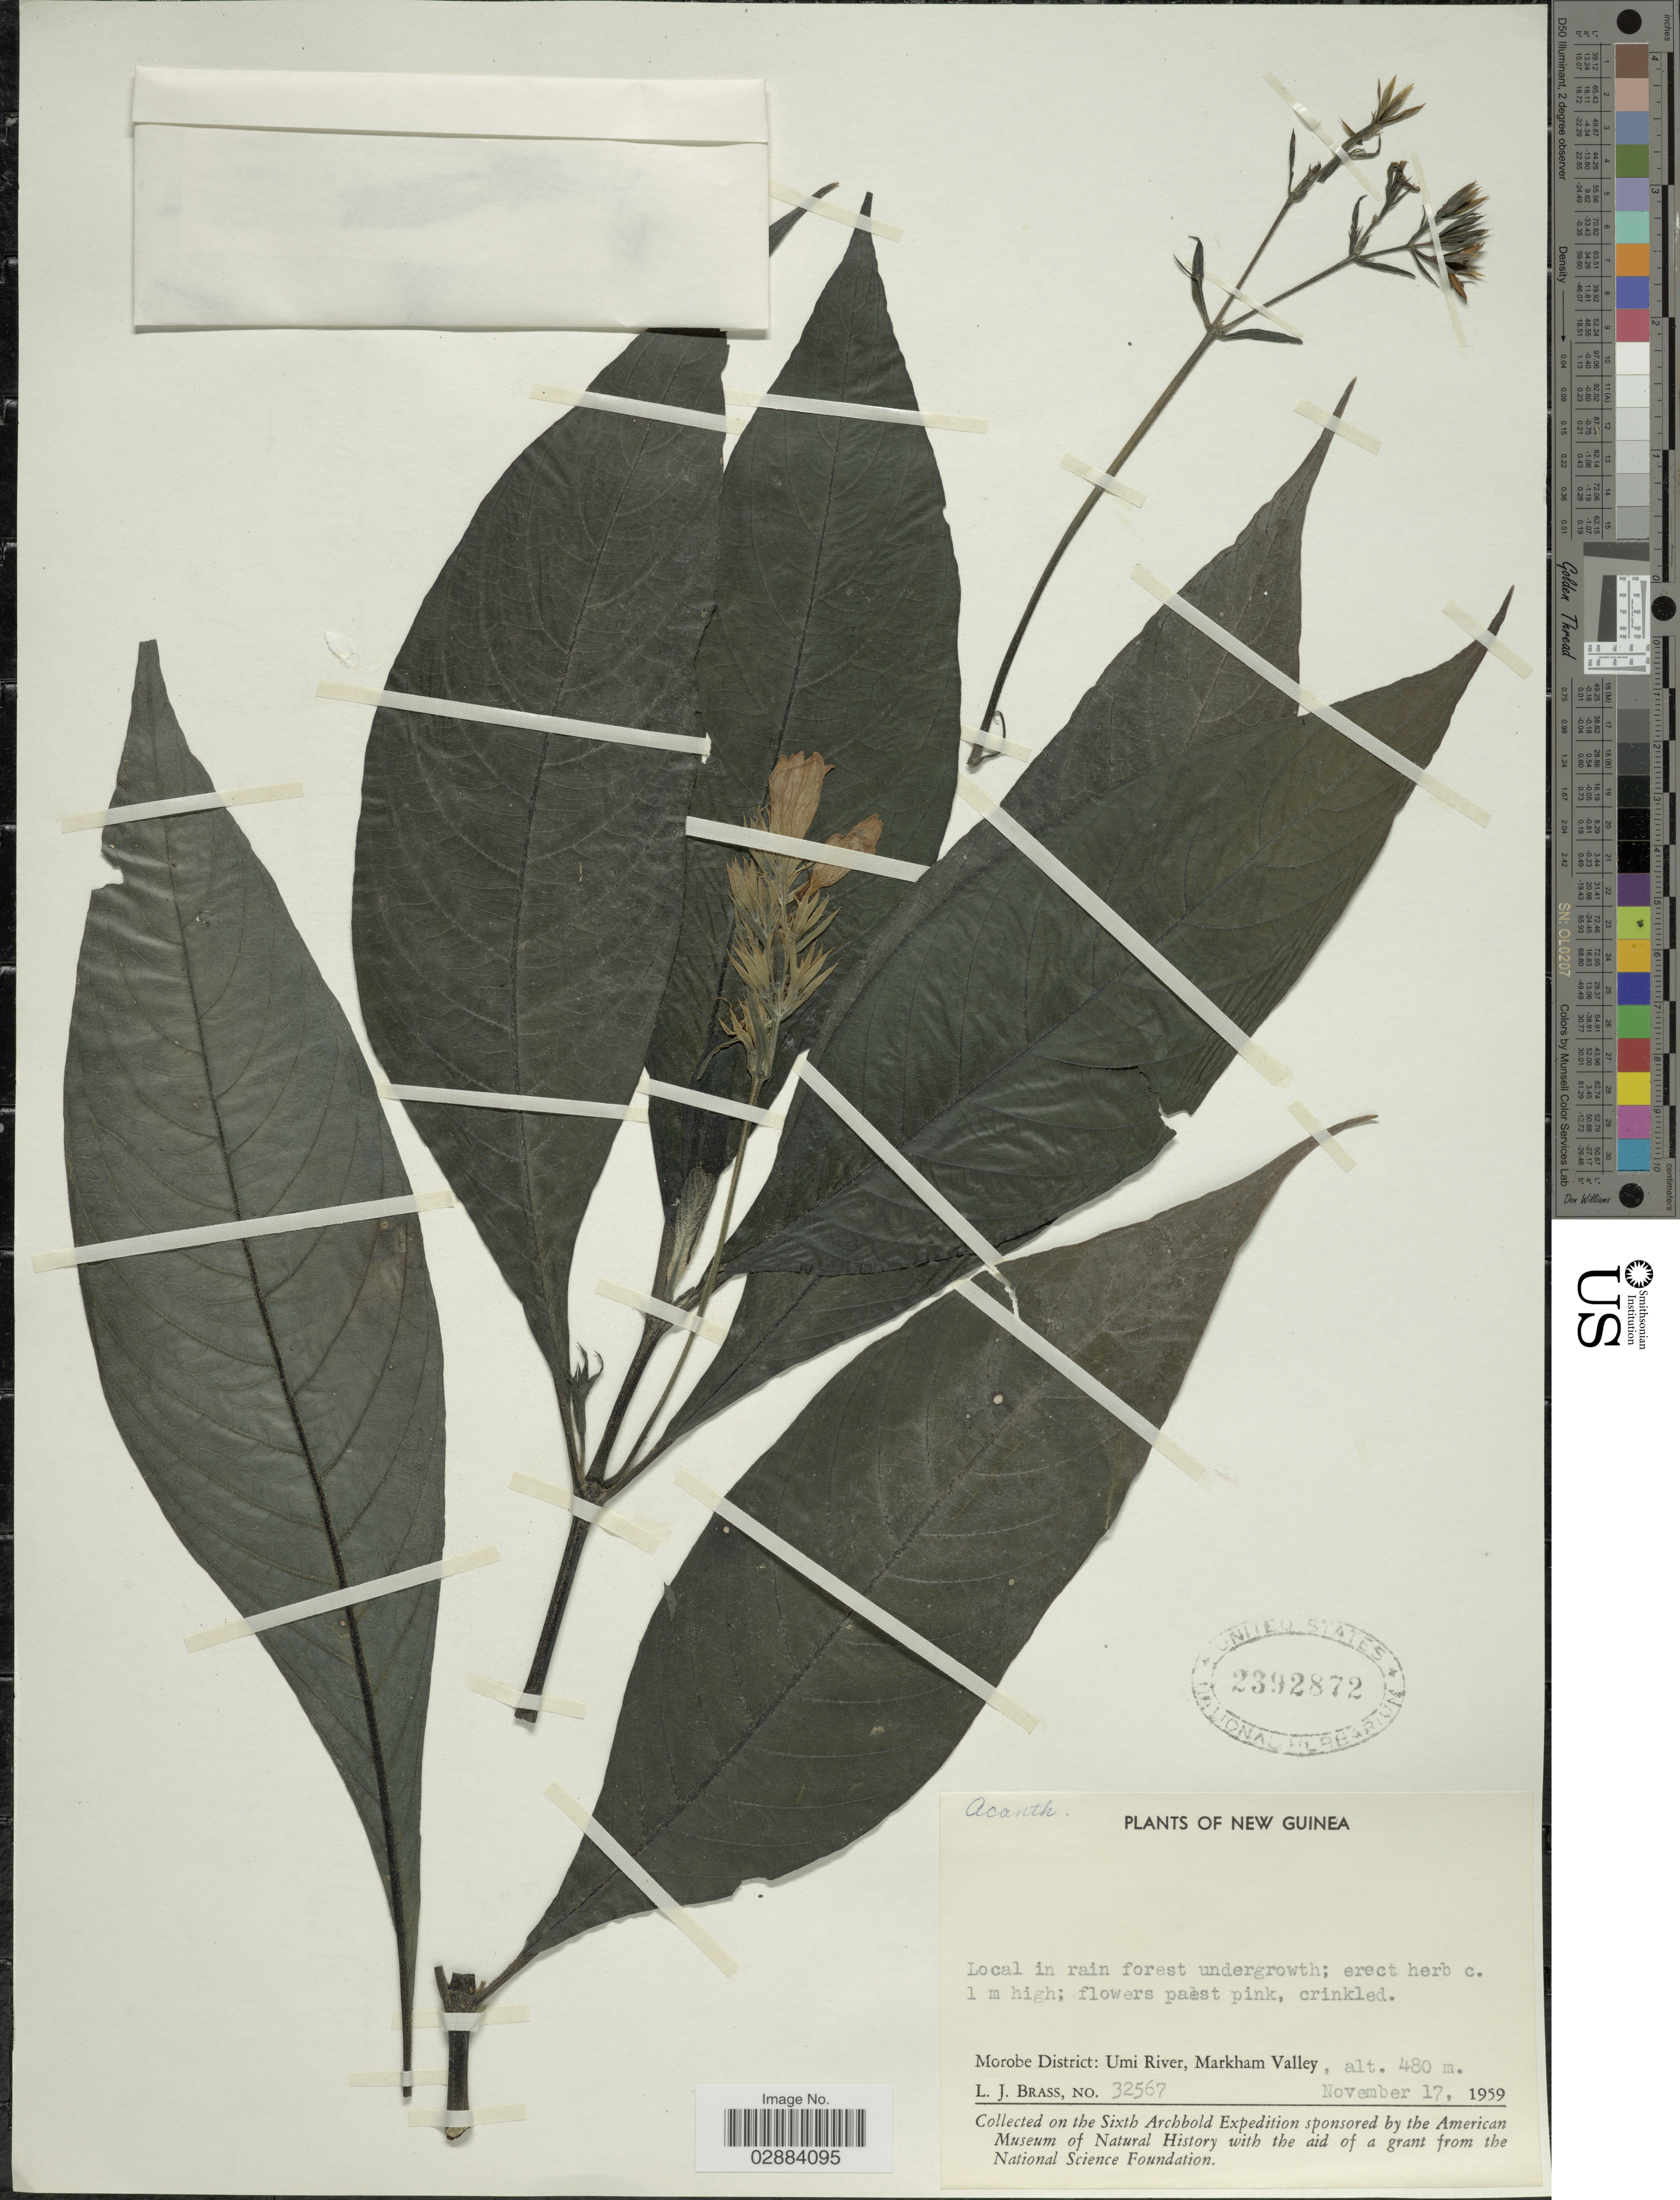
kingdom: Plantae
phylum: Tracheophyta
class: Magnoliopsida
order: Lamiales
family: Acanthaceae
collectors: L. J. Brass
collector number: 32567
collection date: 1959-11-17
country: Papua New Guinea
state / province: Morobe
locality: New Guinea. Morobe District: Umi River, Markham Valley.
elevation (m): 480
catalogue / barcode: US 2392872